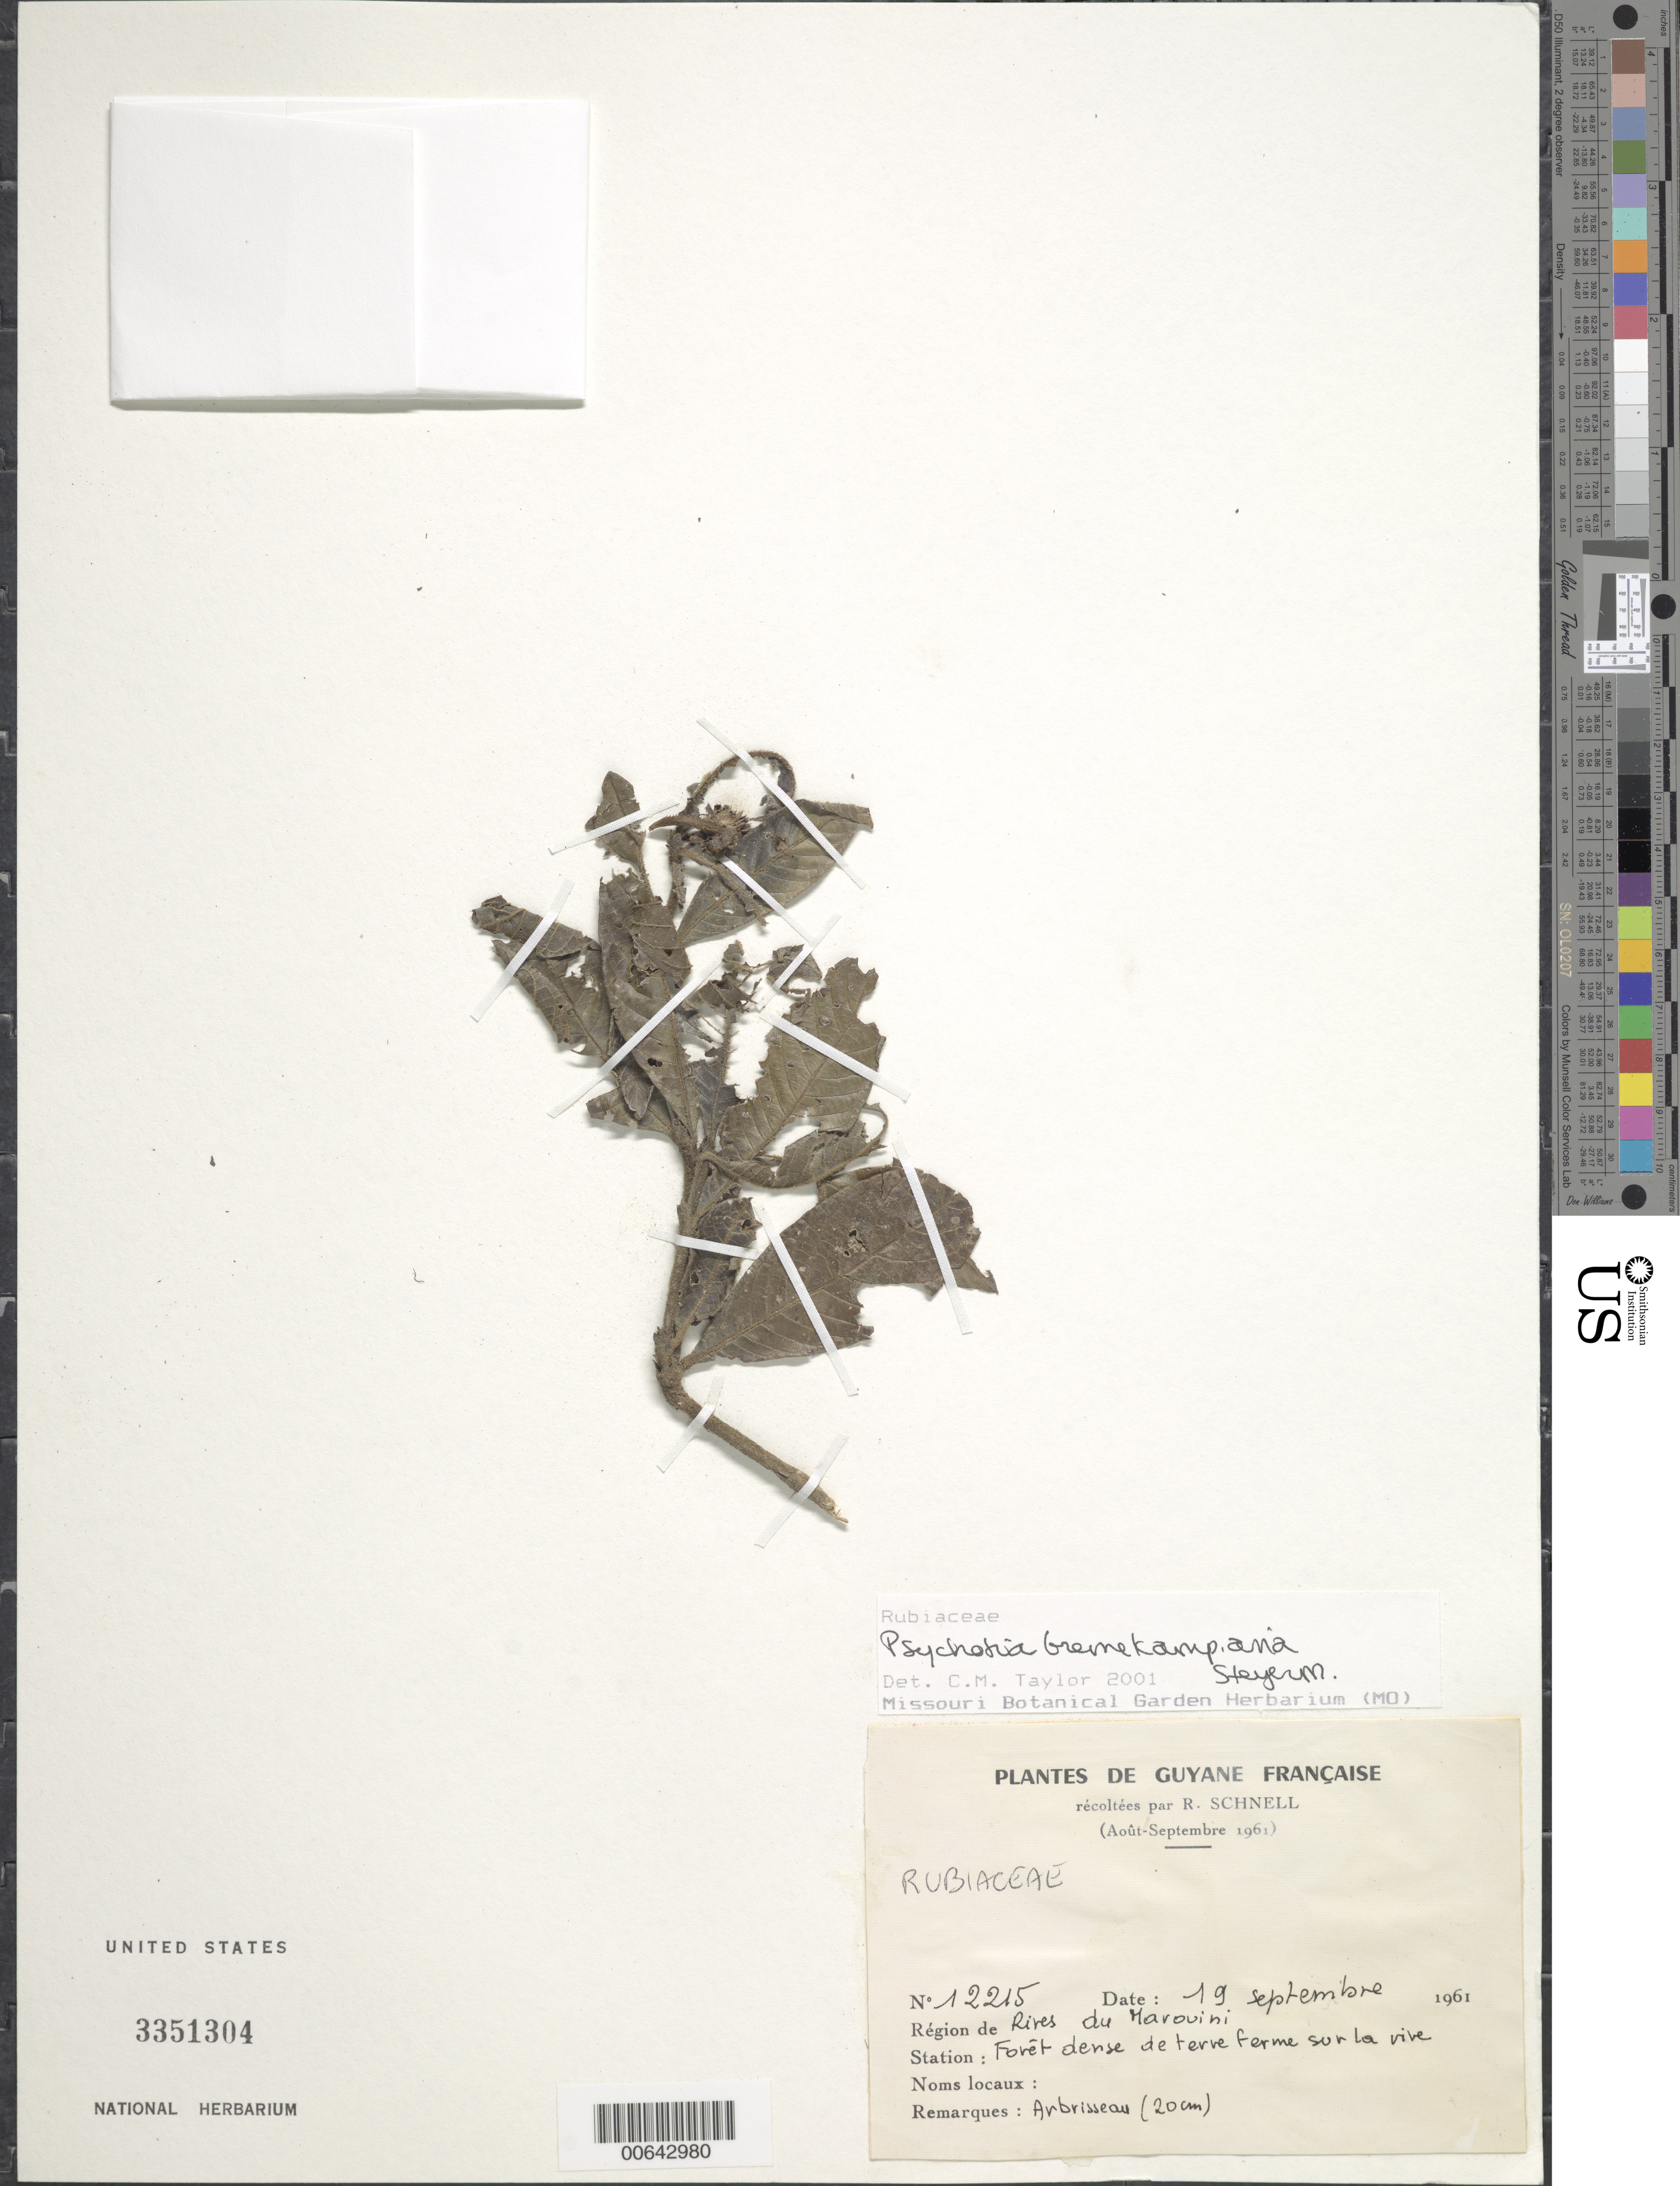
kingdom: Plantae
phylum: Tracheophyta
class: Magnoliopsida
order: Gentianales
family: Rubiaceae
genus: Palicourea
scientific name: Palicourea hirta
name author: (Miq.) Delprete & J.H. Kirkbr.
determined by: Kirkbride, J. H., Jr.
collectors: R. A. Schnell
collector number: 12215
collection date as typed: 19-Sep-61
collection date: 1961-09-19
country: French Guiana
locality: Marouini R.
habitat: Dense forest on terra firma along river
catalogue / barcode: US 3351304